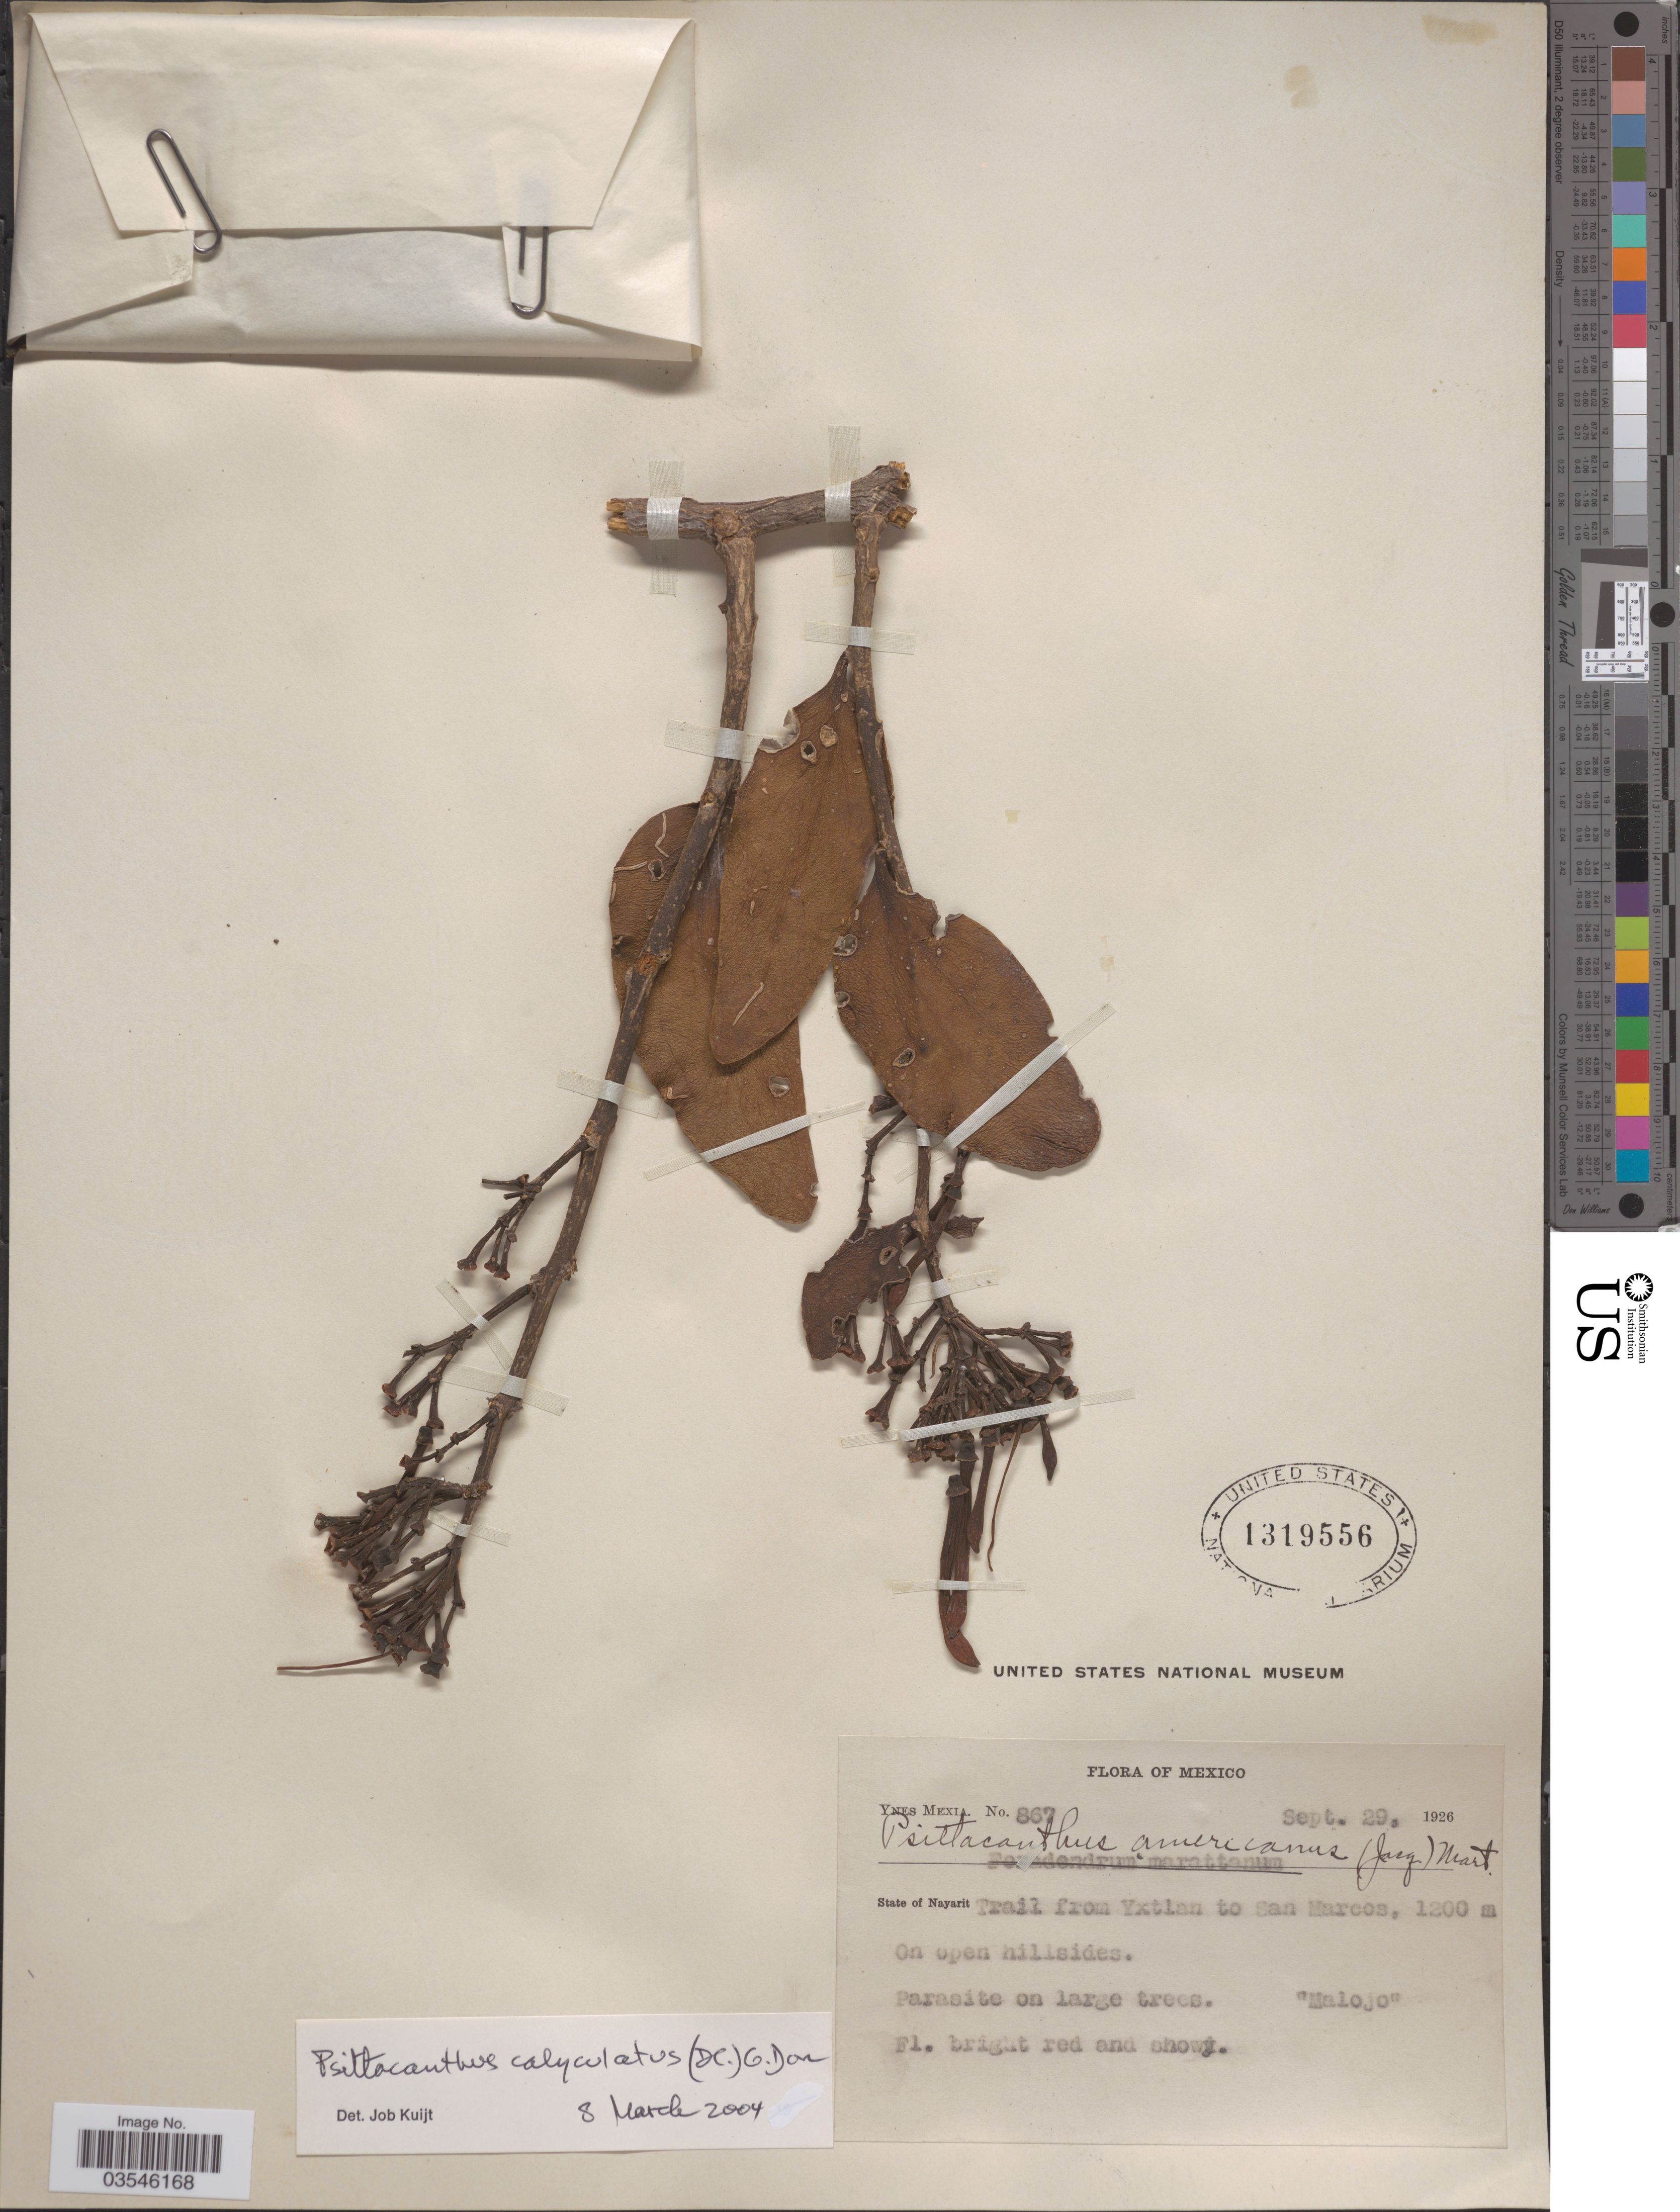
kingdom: Plantae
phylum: Tracheophyta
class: Magnoliopsida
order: Santalales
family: Loranthaceae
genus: Psittacanthus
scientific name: Psittacanthus calyculatus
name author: (DC.) G. Don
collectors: Y. Mexia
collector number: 867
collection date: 1926-09-29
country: Mexico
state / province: Nayarit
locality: Trail from Yxtlan to San Marcos.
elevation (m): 1200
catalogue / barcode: US 1319556